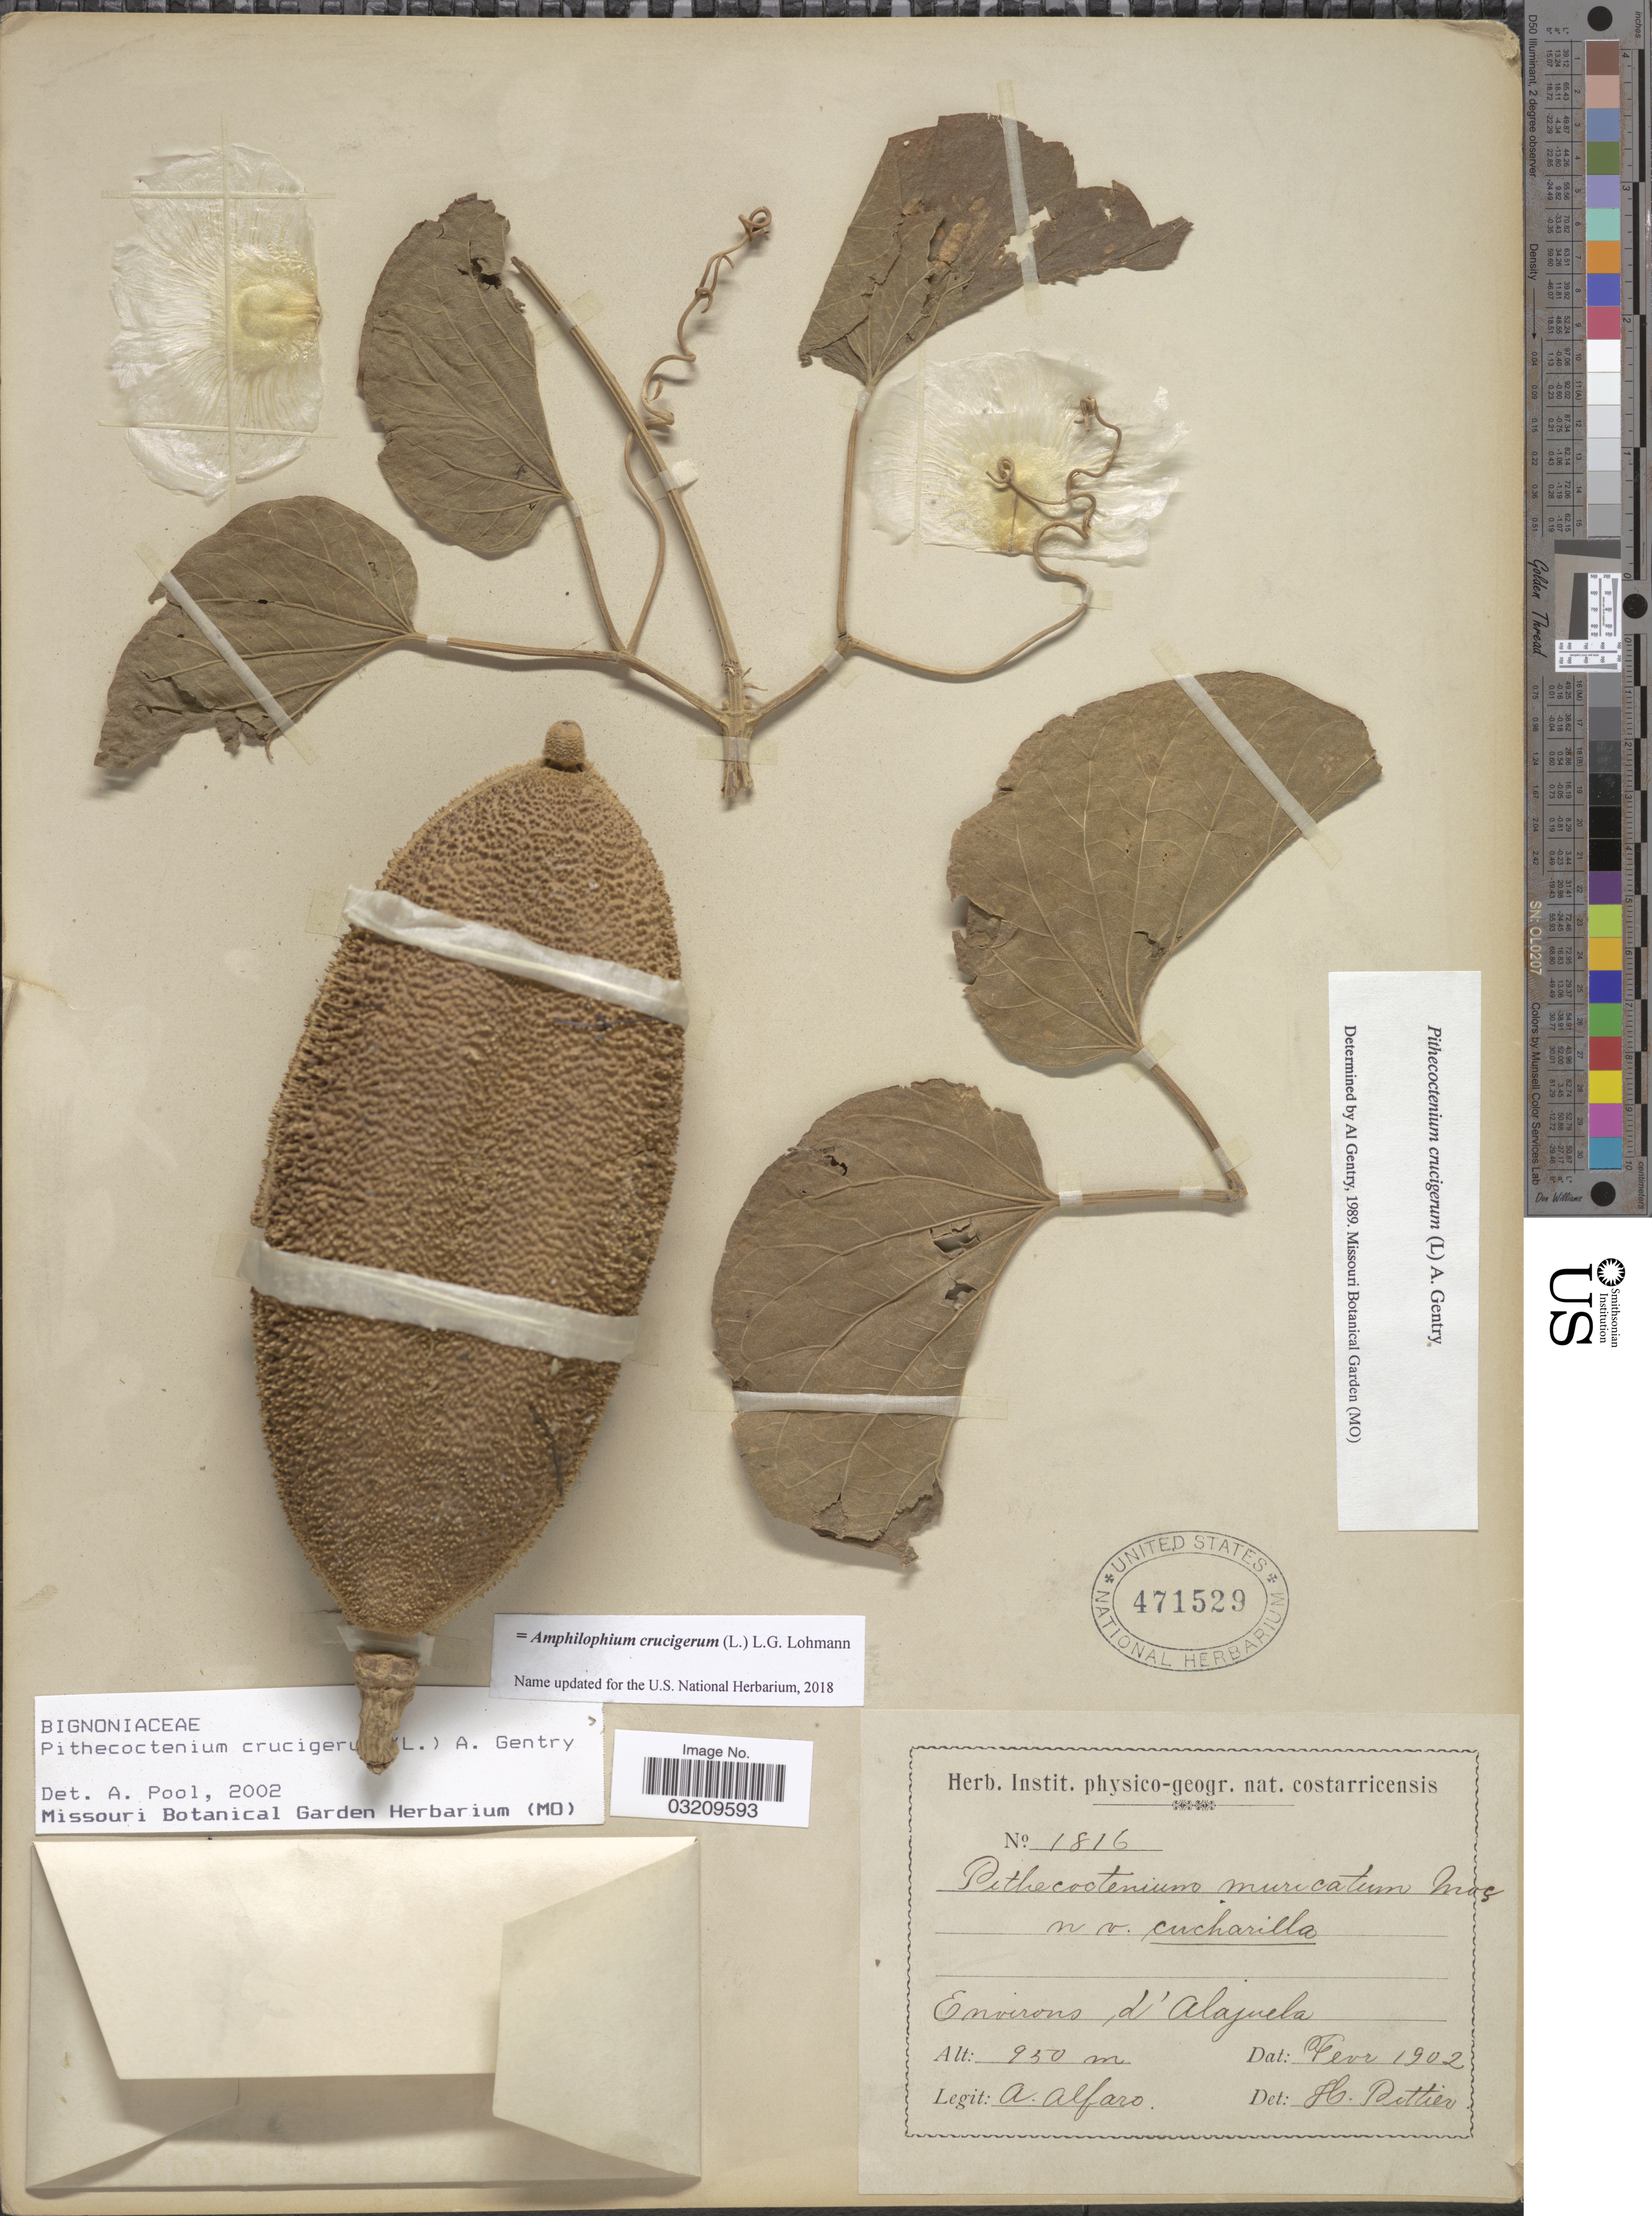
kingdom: Plantae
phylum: Tracheophyta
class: Magnoliopsida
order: Lamiales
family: Bignoniaceae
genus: Amphilophium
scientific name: Amphilophium crucigerum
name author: (L.) L.G. Lohmann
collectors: A. Alfaro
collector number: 1816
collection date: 1902-02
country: Costa Rica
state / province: Alajuela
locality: Environs d'Alajuela.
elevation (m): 950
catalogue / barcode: US 471529